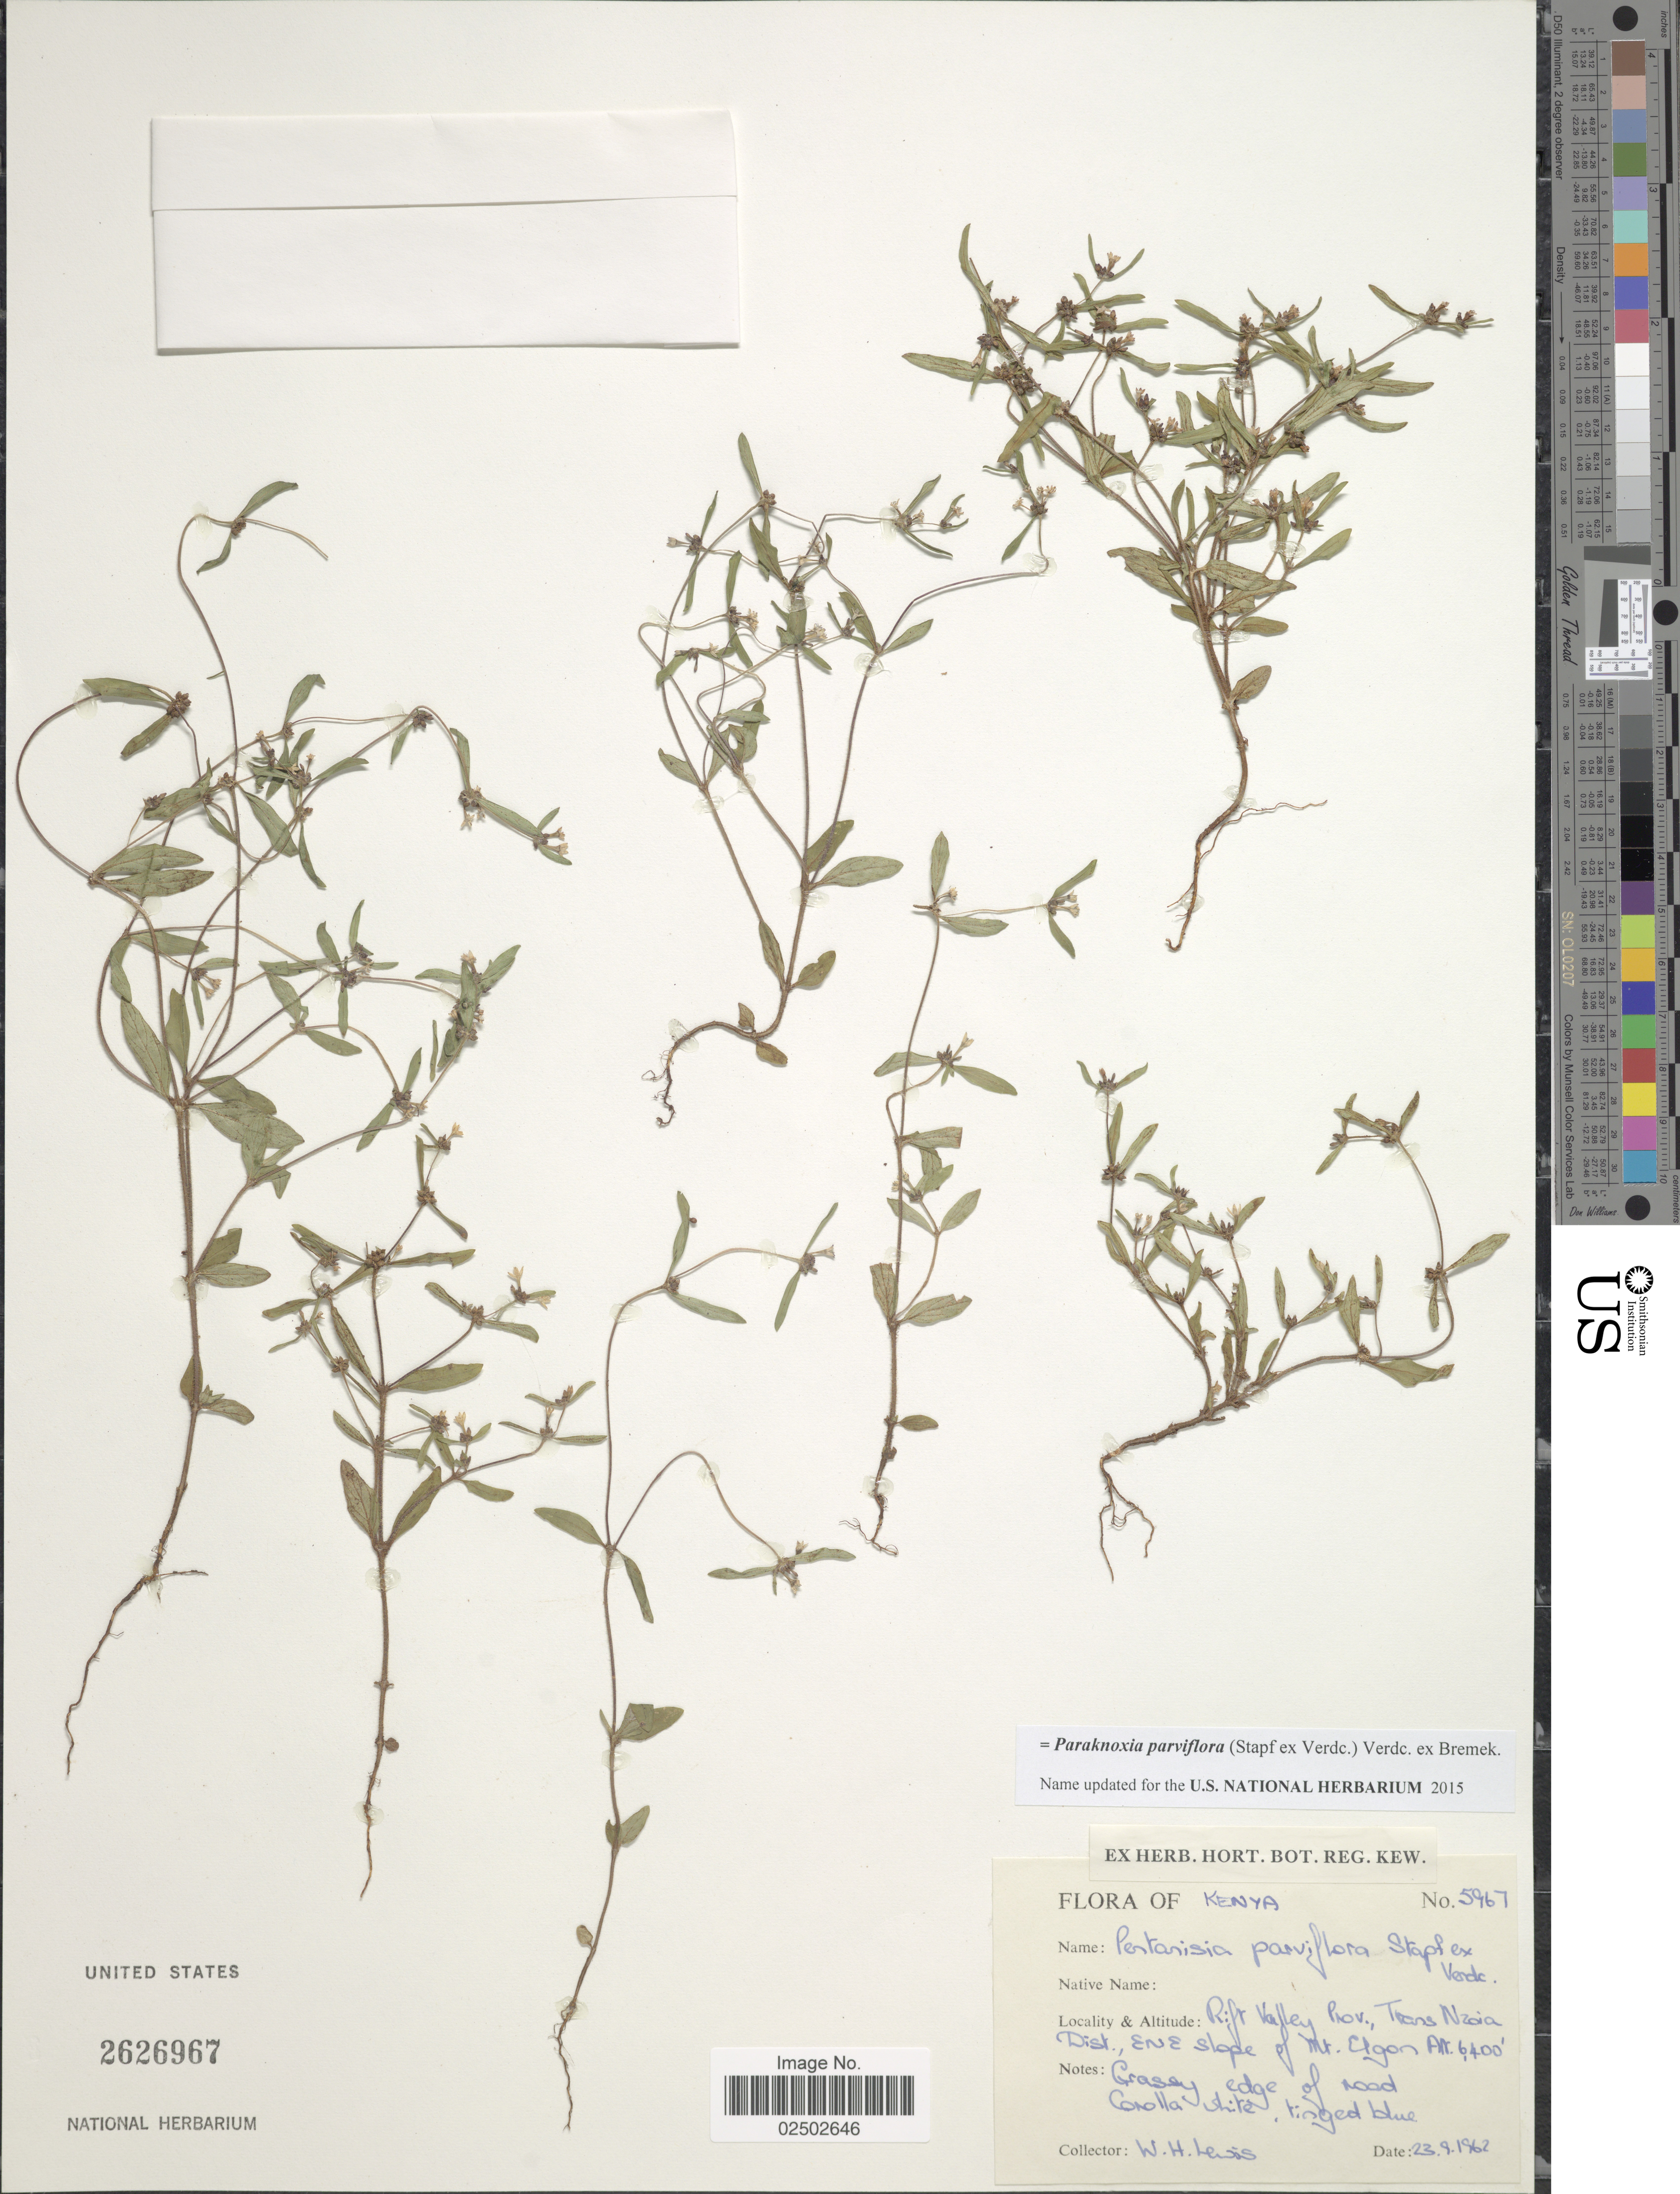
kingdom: Plantae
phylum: Tracheophyta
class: Magnoliopsida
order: Gentianales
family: Rubiaceae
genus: Pentanisia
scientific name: Pentanisia parviflora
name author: Stapf ex Verdc.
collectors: W. H. Lewis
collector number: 5967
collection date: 1962-09-23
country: Kenya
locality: Rift Valley Prov. Trans Nzoia Dist. ENE slope of Mt. Elgon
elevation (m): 1951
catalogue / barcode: US 2626967